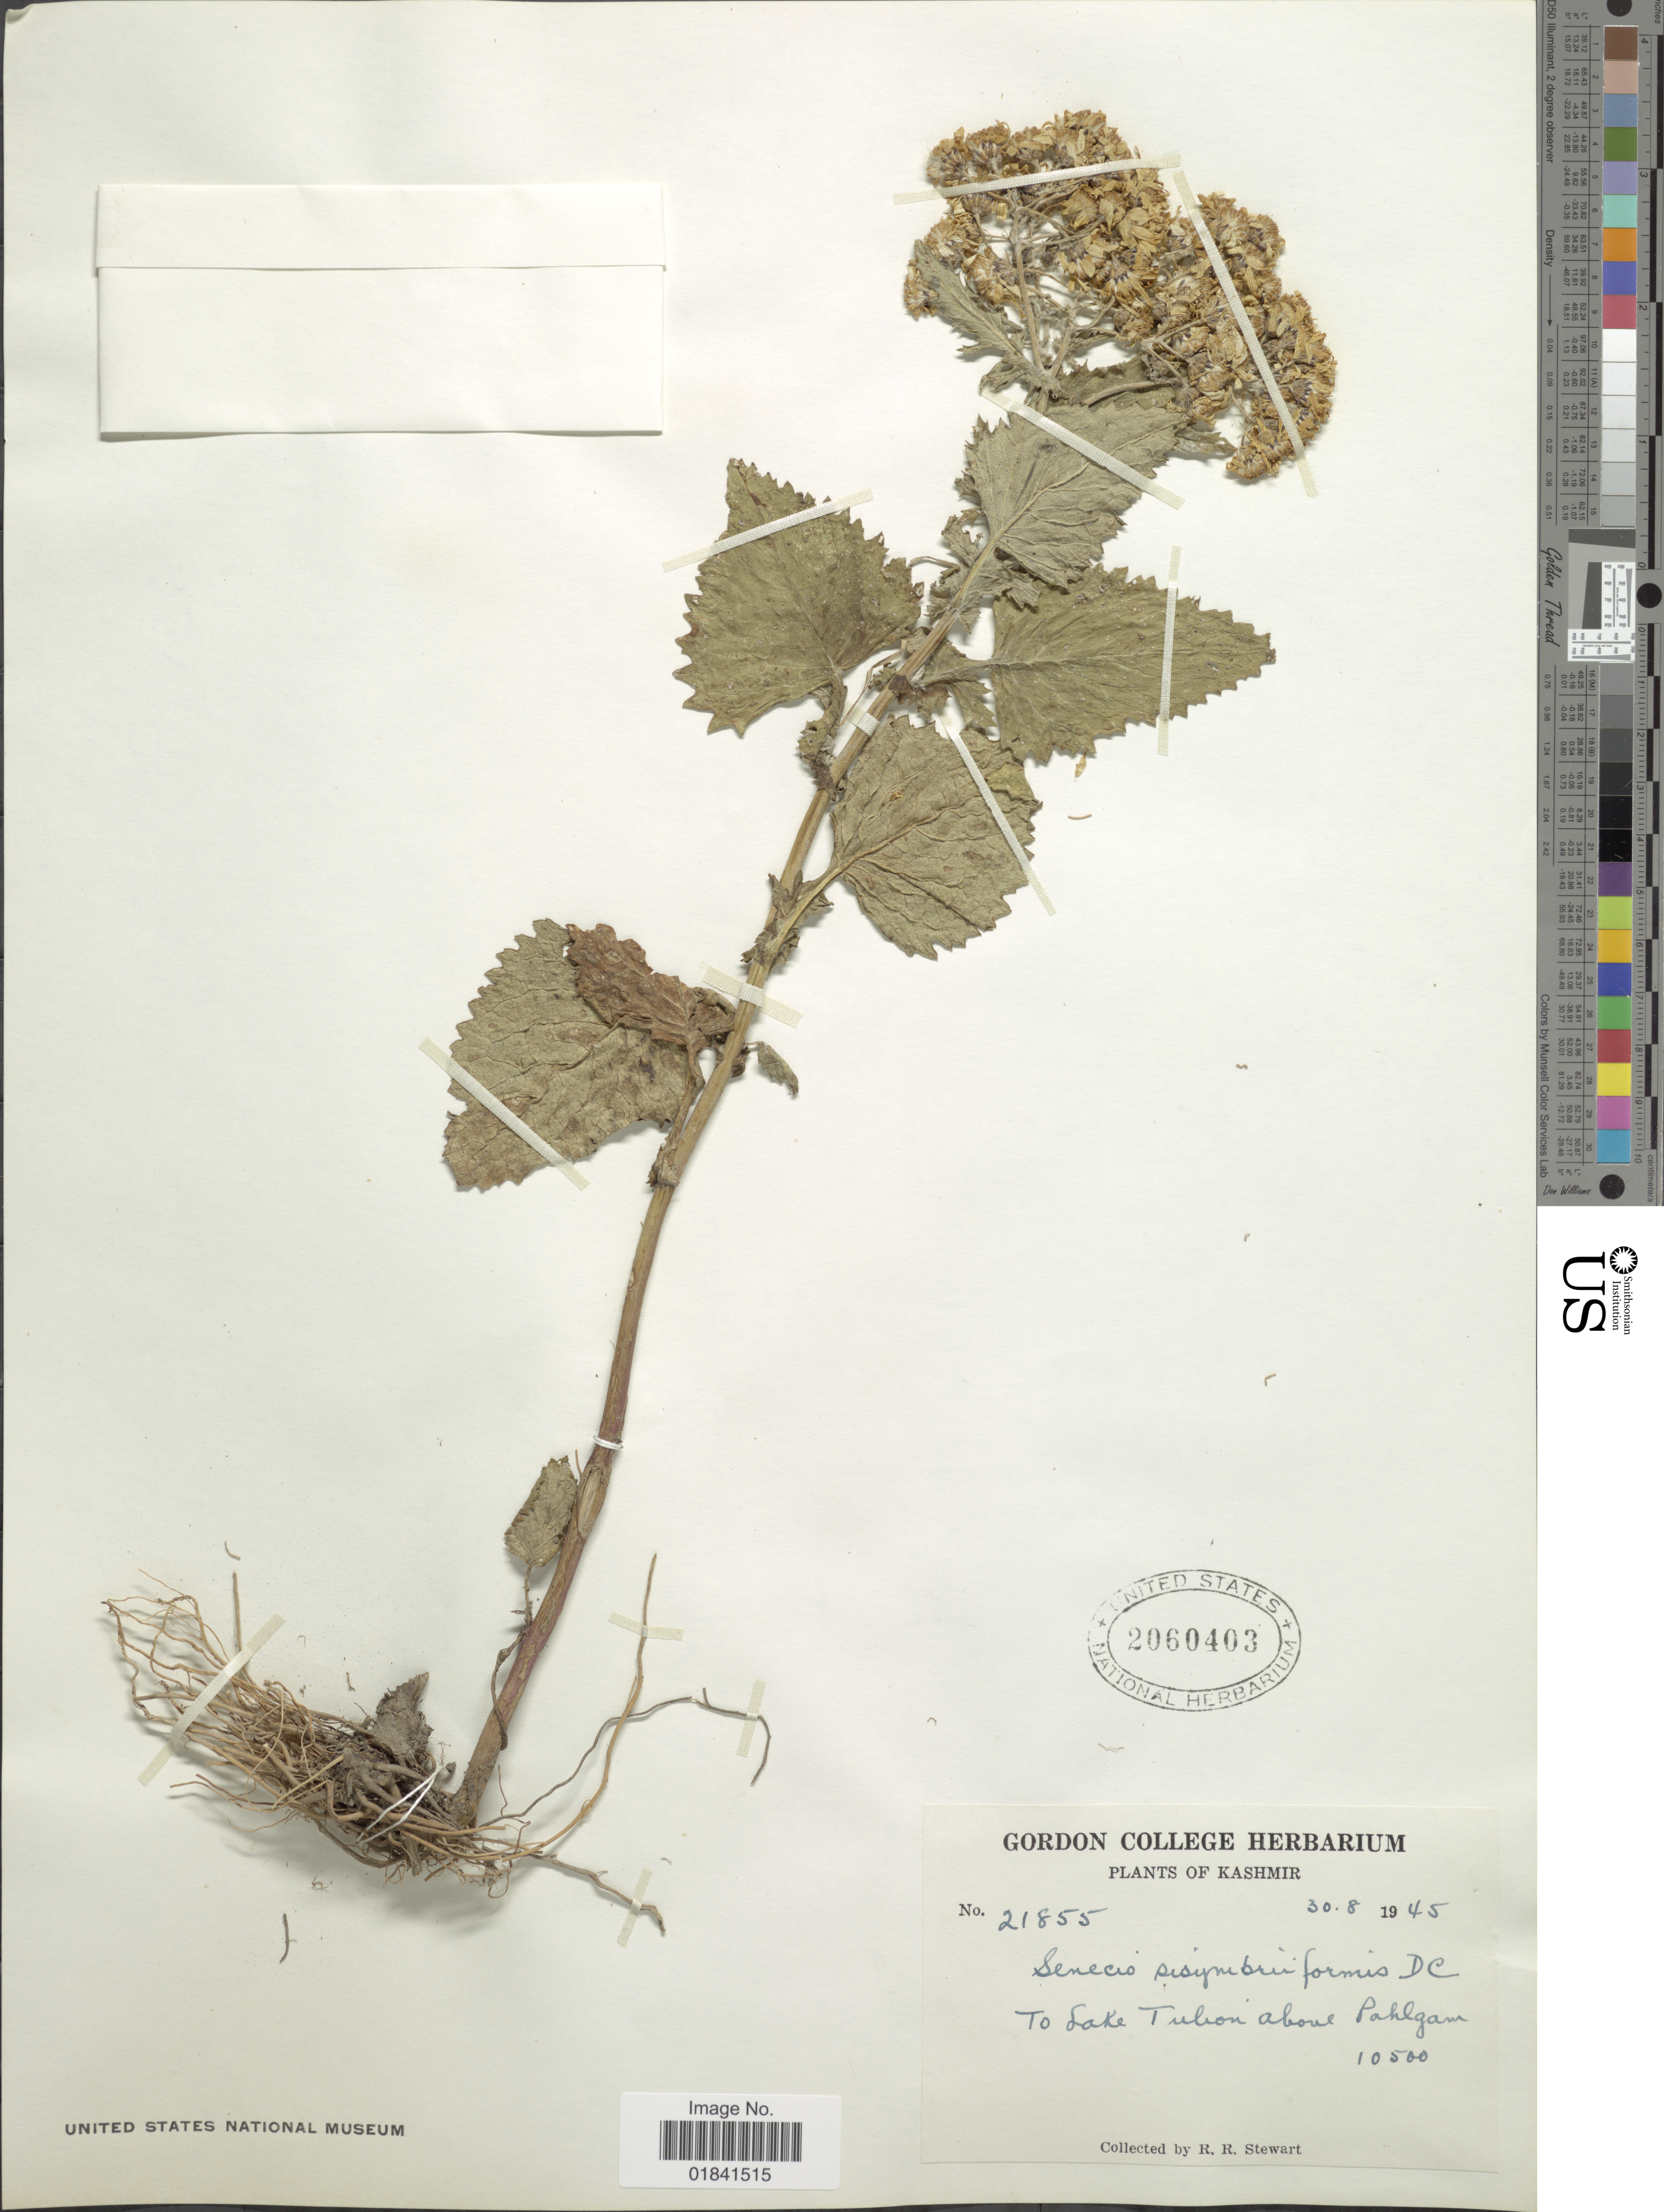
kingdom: Plantae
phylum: Tracheophyta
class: Magnoliopsida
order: Asterales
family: Asteraceae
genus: Senecio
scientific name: Senecio sisymbriiformis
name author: DC.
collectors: R. R. Stewart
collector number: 21855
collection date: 1945-08-30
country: India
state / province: Jammu and Kashmir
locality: Kashmir, To lake Tubon above Pahlgam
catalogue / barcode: US 2060403